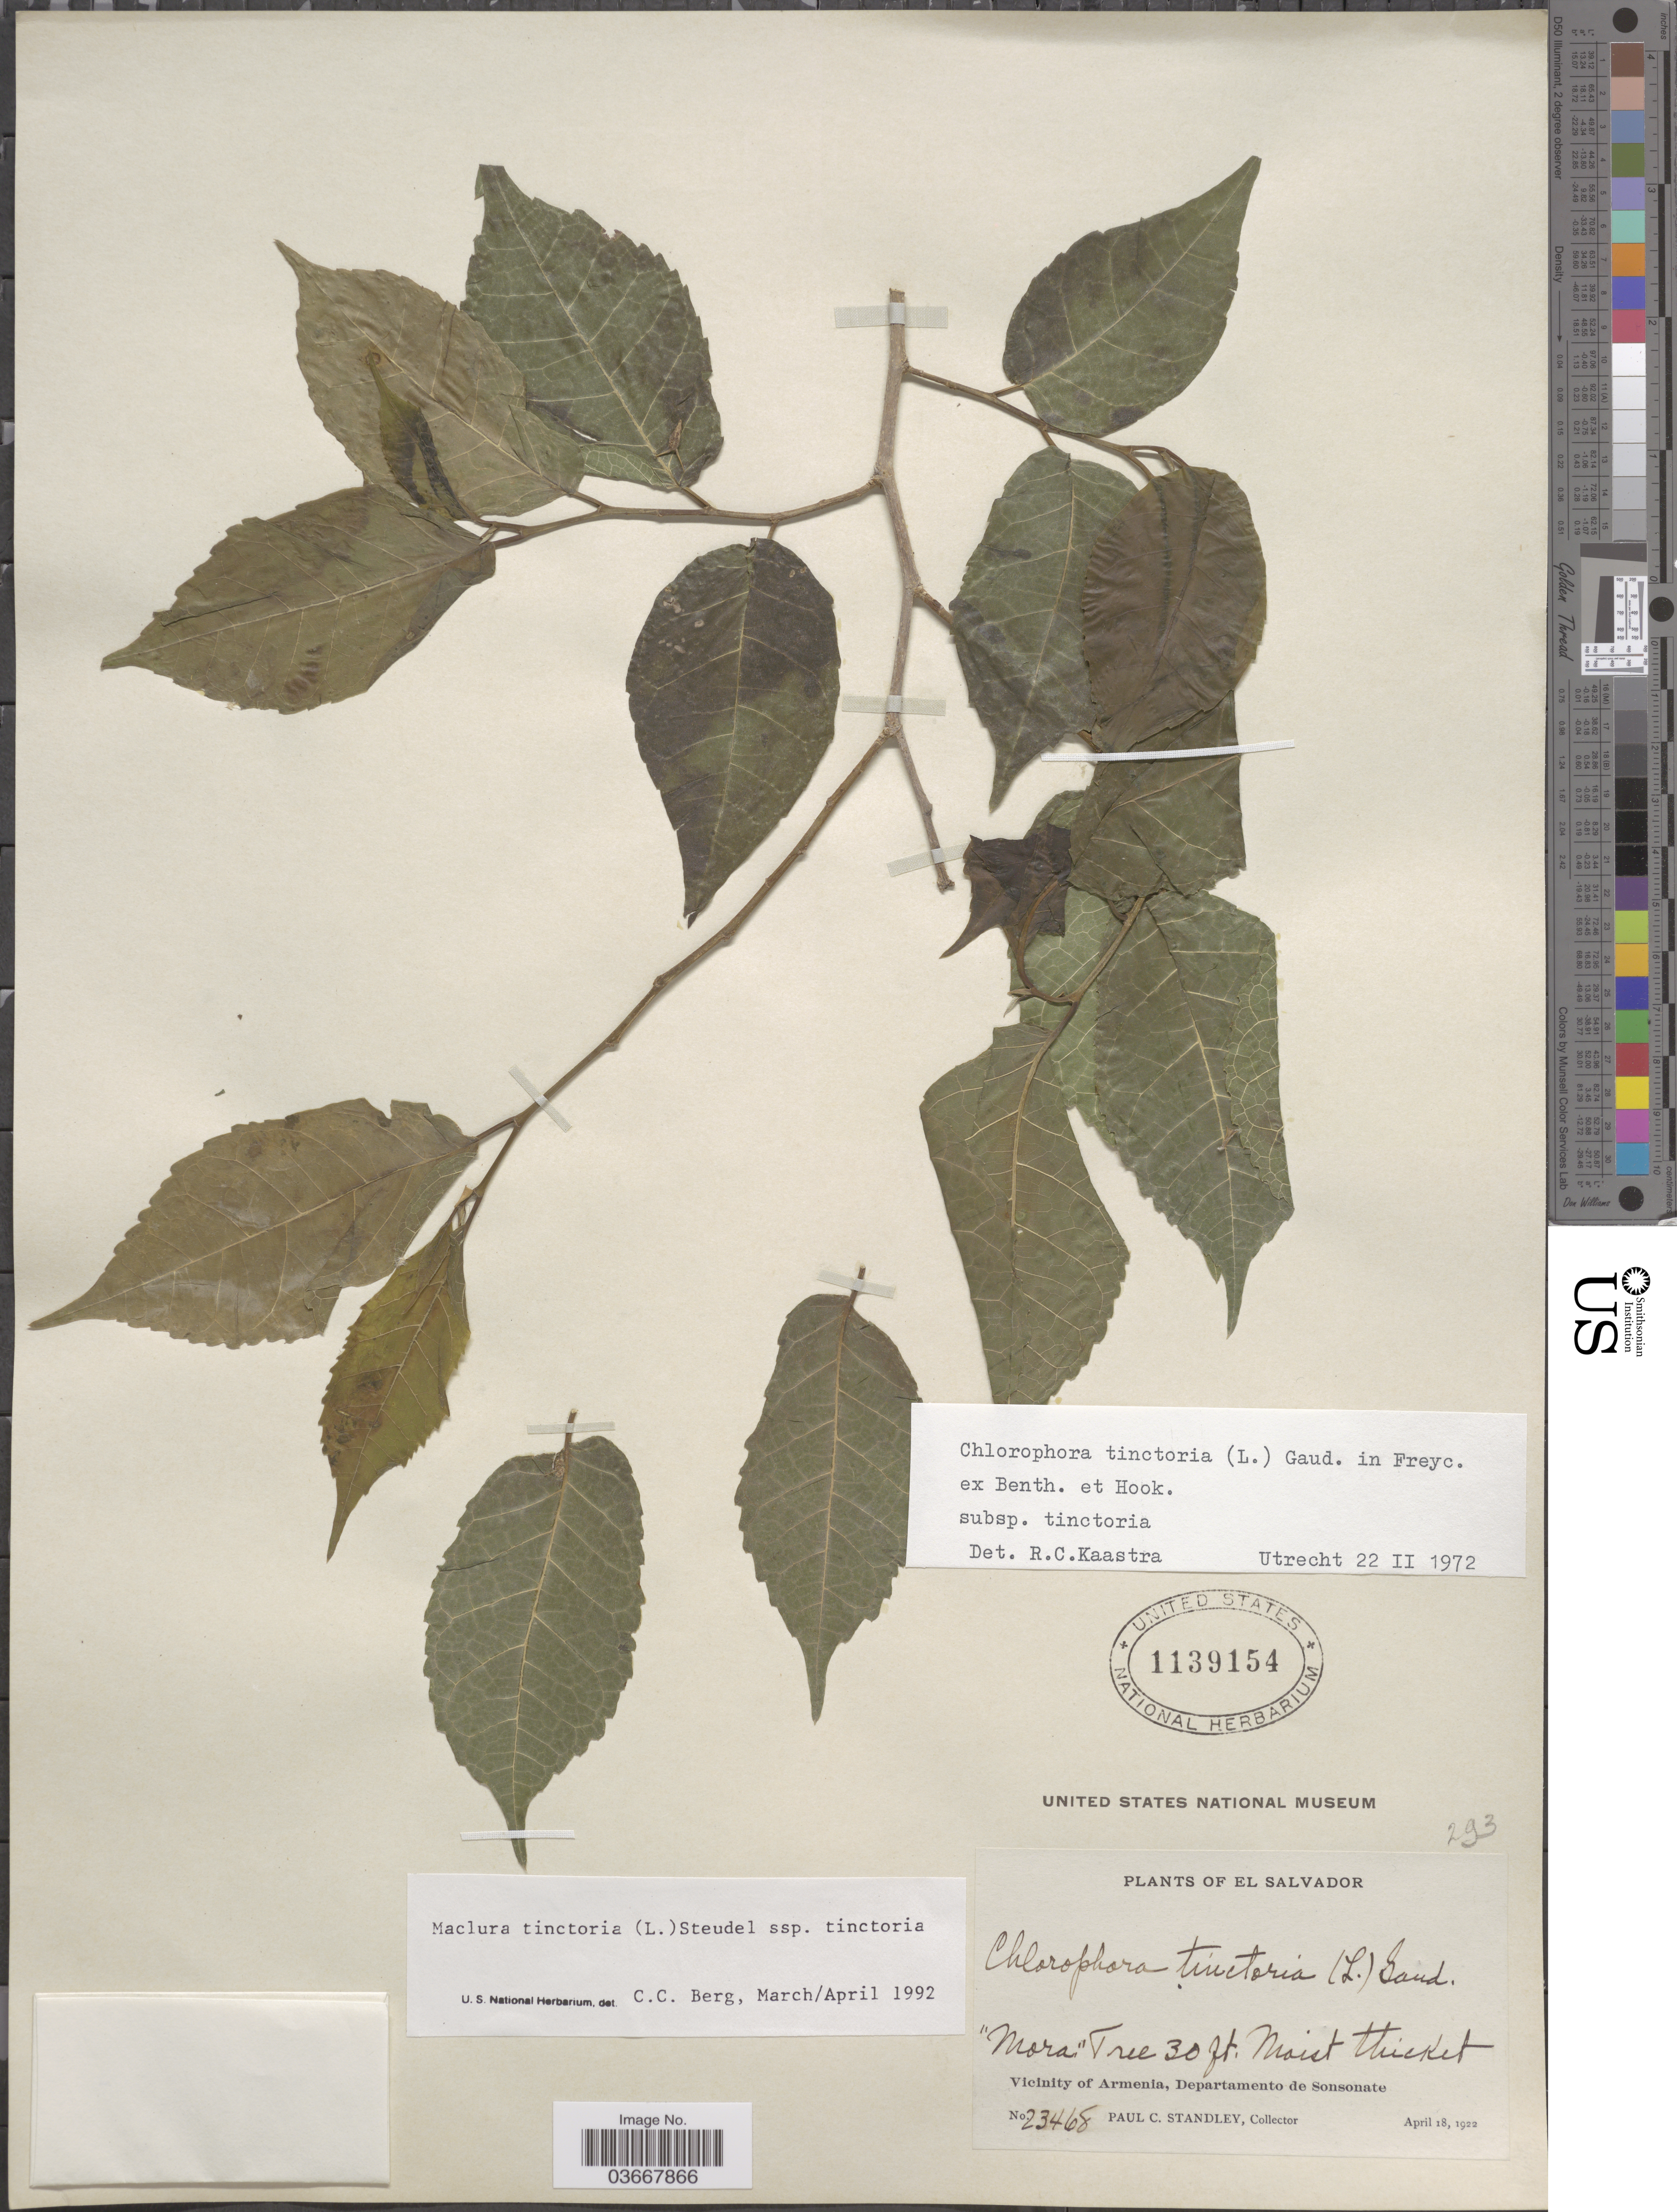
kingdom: Plantae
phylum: Tracheophyta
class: Magnoliopsida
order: Rosales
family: Moraceae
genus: Maclura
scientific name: Maclura tinctoria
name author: (L.) D. Don ex Steud.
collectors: P. C. Standley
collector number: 23468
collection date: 1922-04-18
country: El Salvador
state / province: Sonsonate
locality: Vicinity of Armenia, Departamento de Sonsonate.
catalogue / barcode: US 1139154